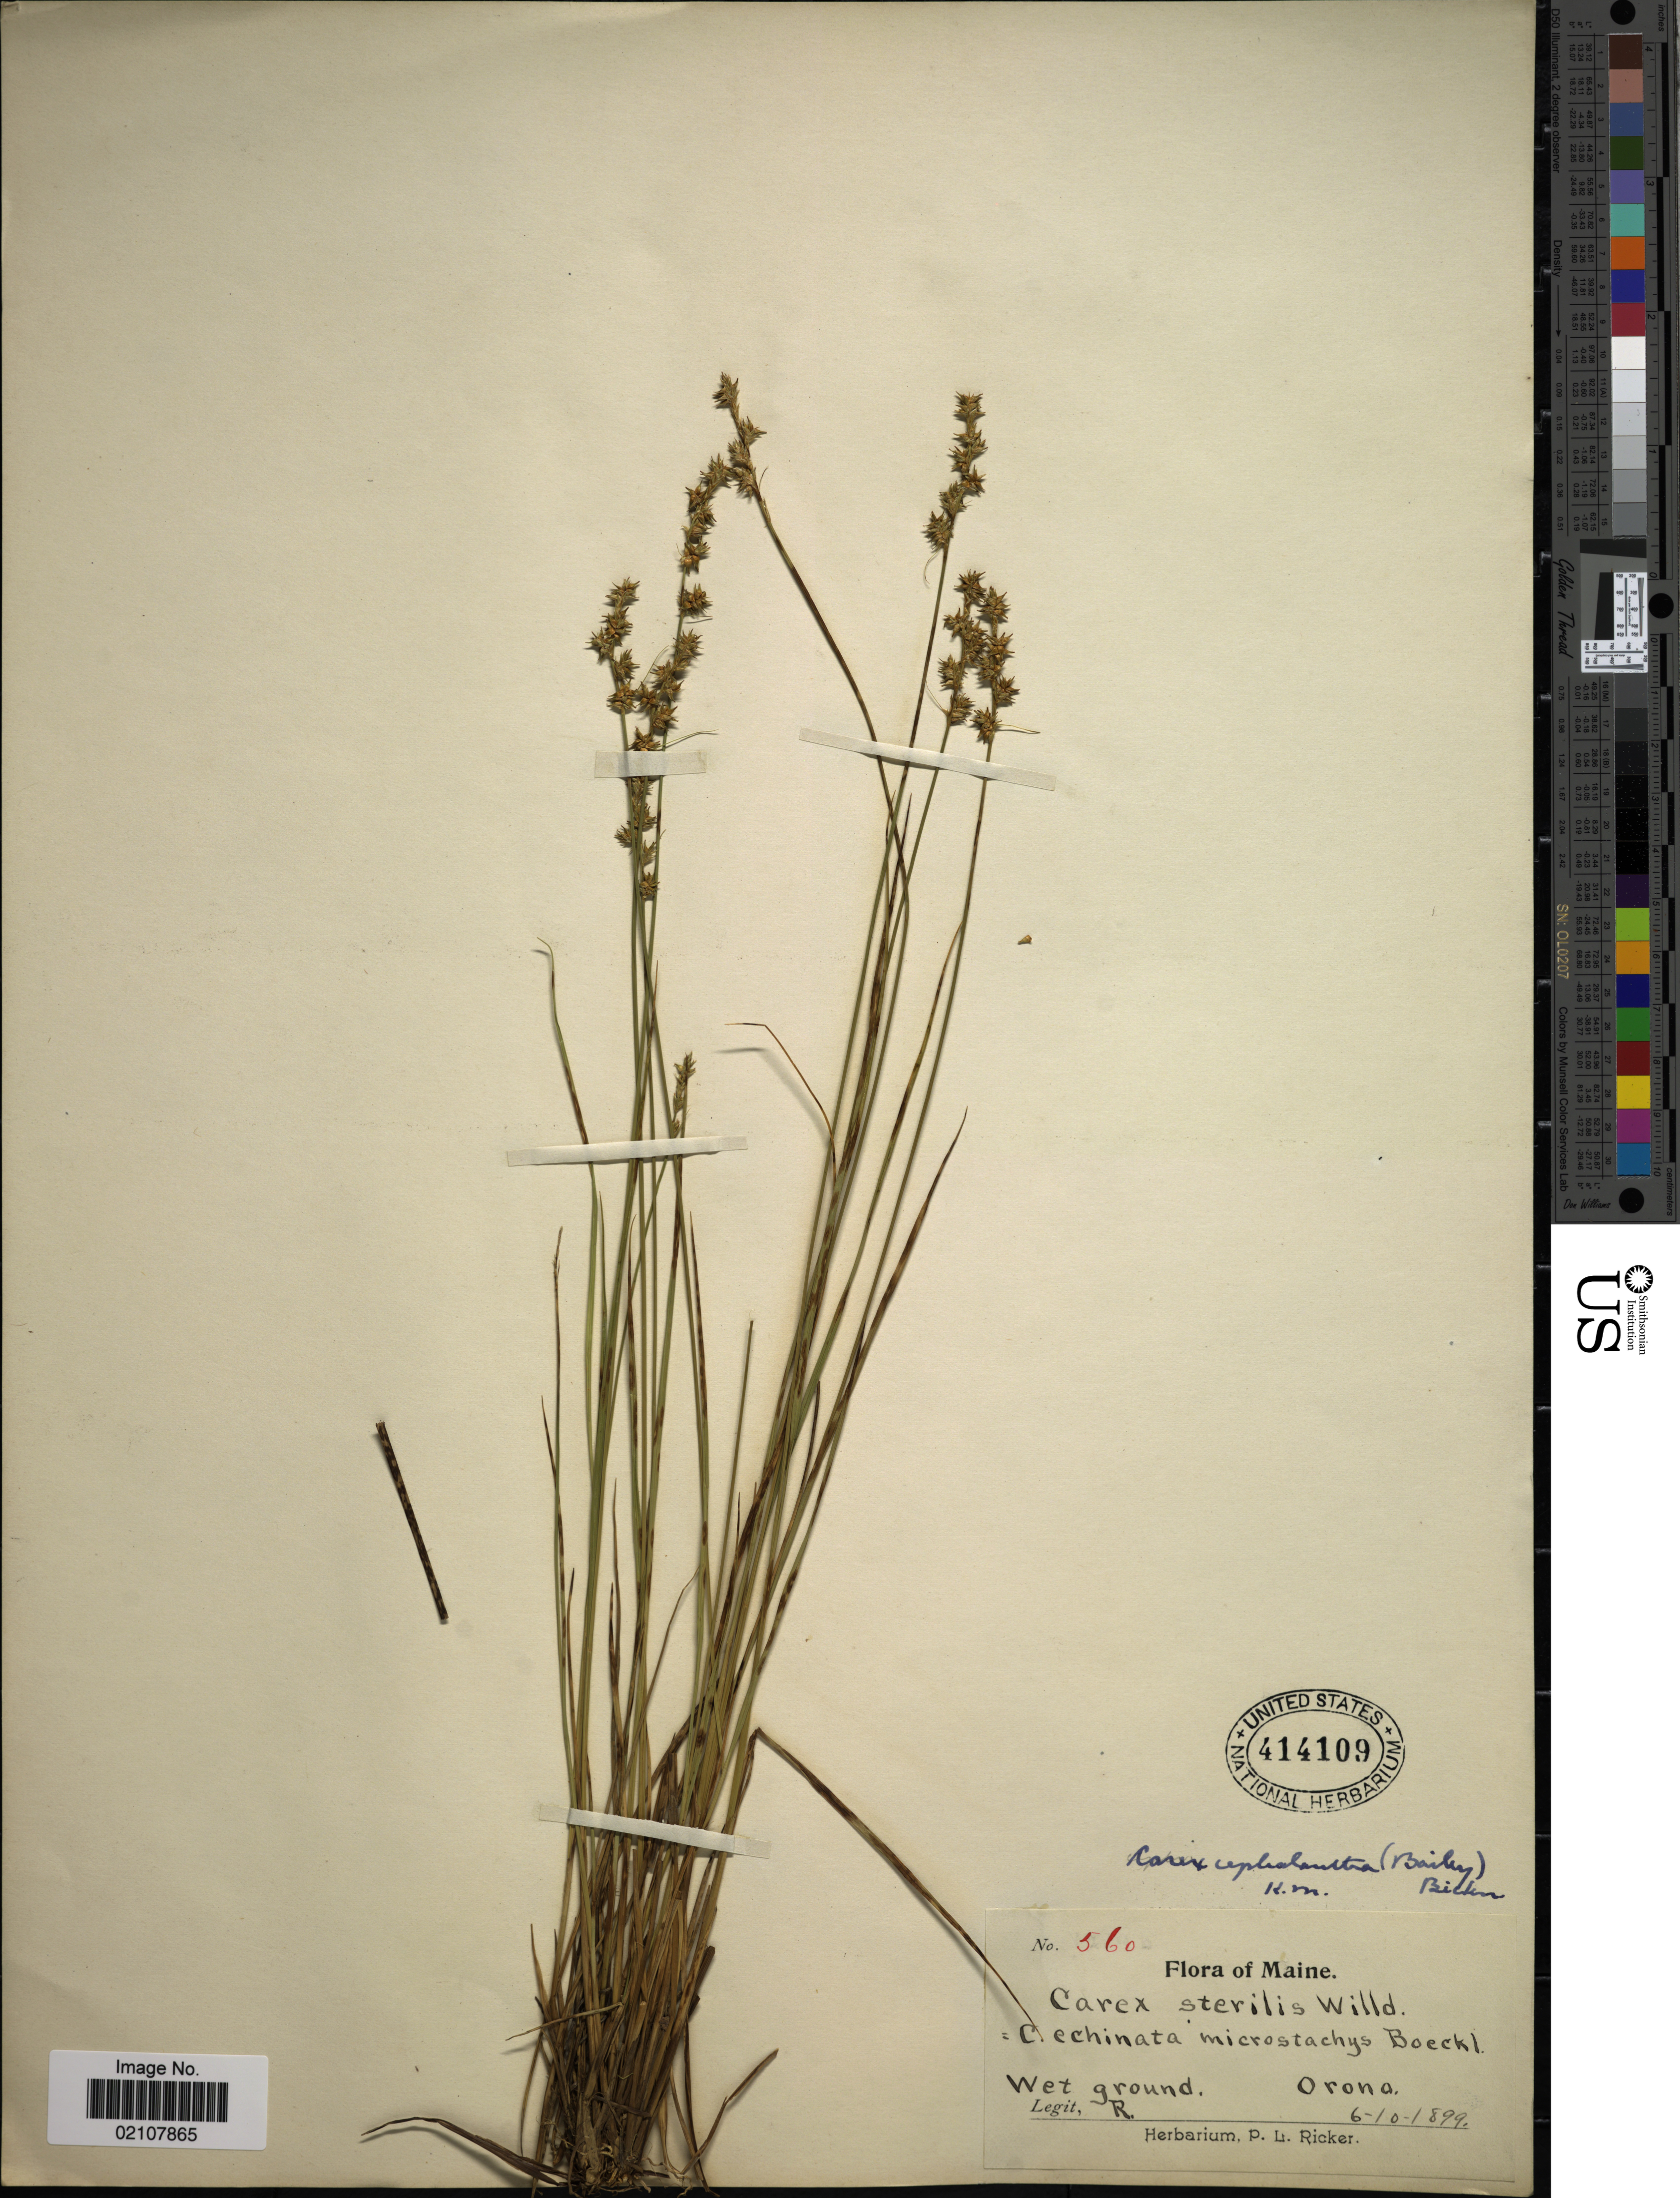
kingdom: Plantae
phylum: Tracheophyta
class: Liliopsida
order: Poales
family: Cyperaceae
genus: Carex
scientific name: Carex echinata subsp. echinata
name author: Murray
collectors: P. Ricker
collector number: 560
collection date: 1899-06-10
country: United States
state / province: Maine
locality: Wet ground, Orono.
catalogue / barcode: US 414109